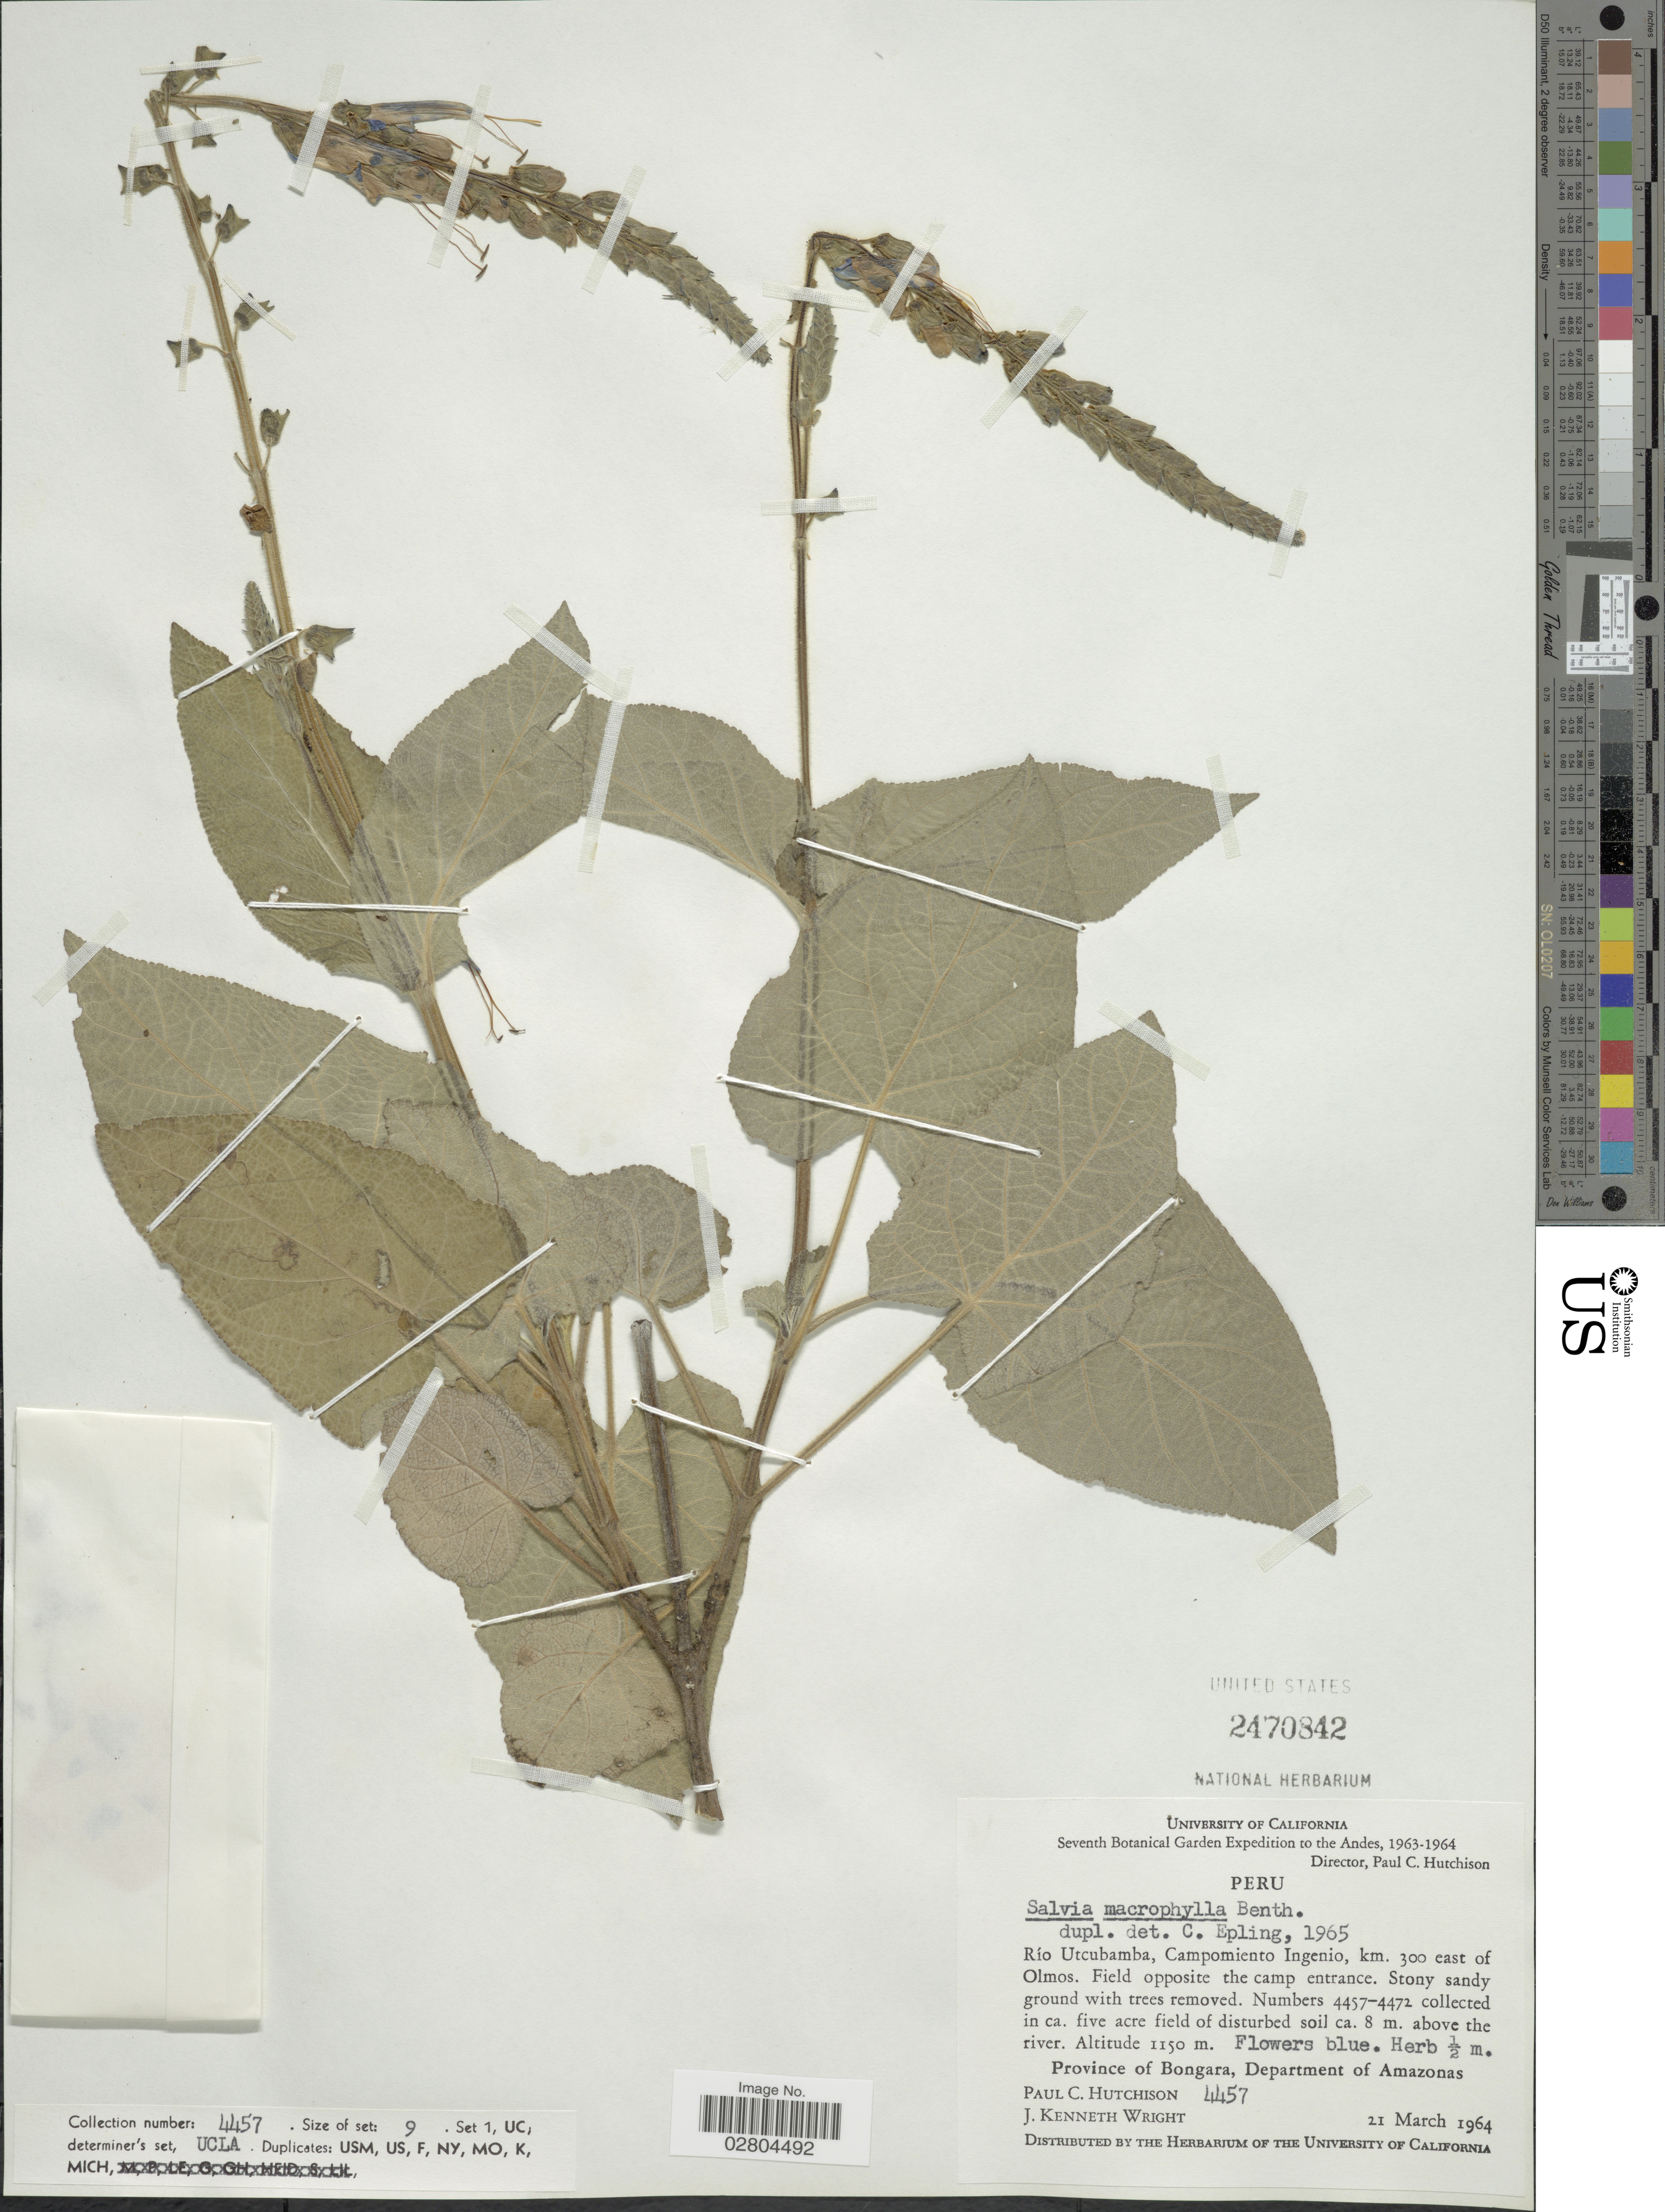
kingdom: Plantae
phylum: Tracheophyta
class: Magnoliopsida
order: Lamiales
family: Lamiaceae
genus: Salvia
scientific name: Salvia macrophylla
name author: Benth.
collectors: P. C. Hutchison & J. K. Wright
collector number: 4457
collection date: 1964-03-21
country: Peru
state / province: Amazonas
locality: Andes. Río Utcubamba, Campomiento Ingenio, km. 300 east of Olmos. Field opposite the camp entrance. Province of Bongara, Department of Amazonas.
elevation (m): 1150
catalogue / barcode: US 2470842